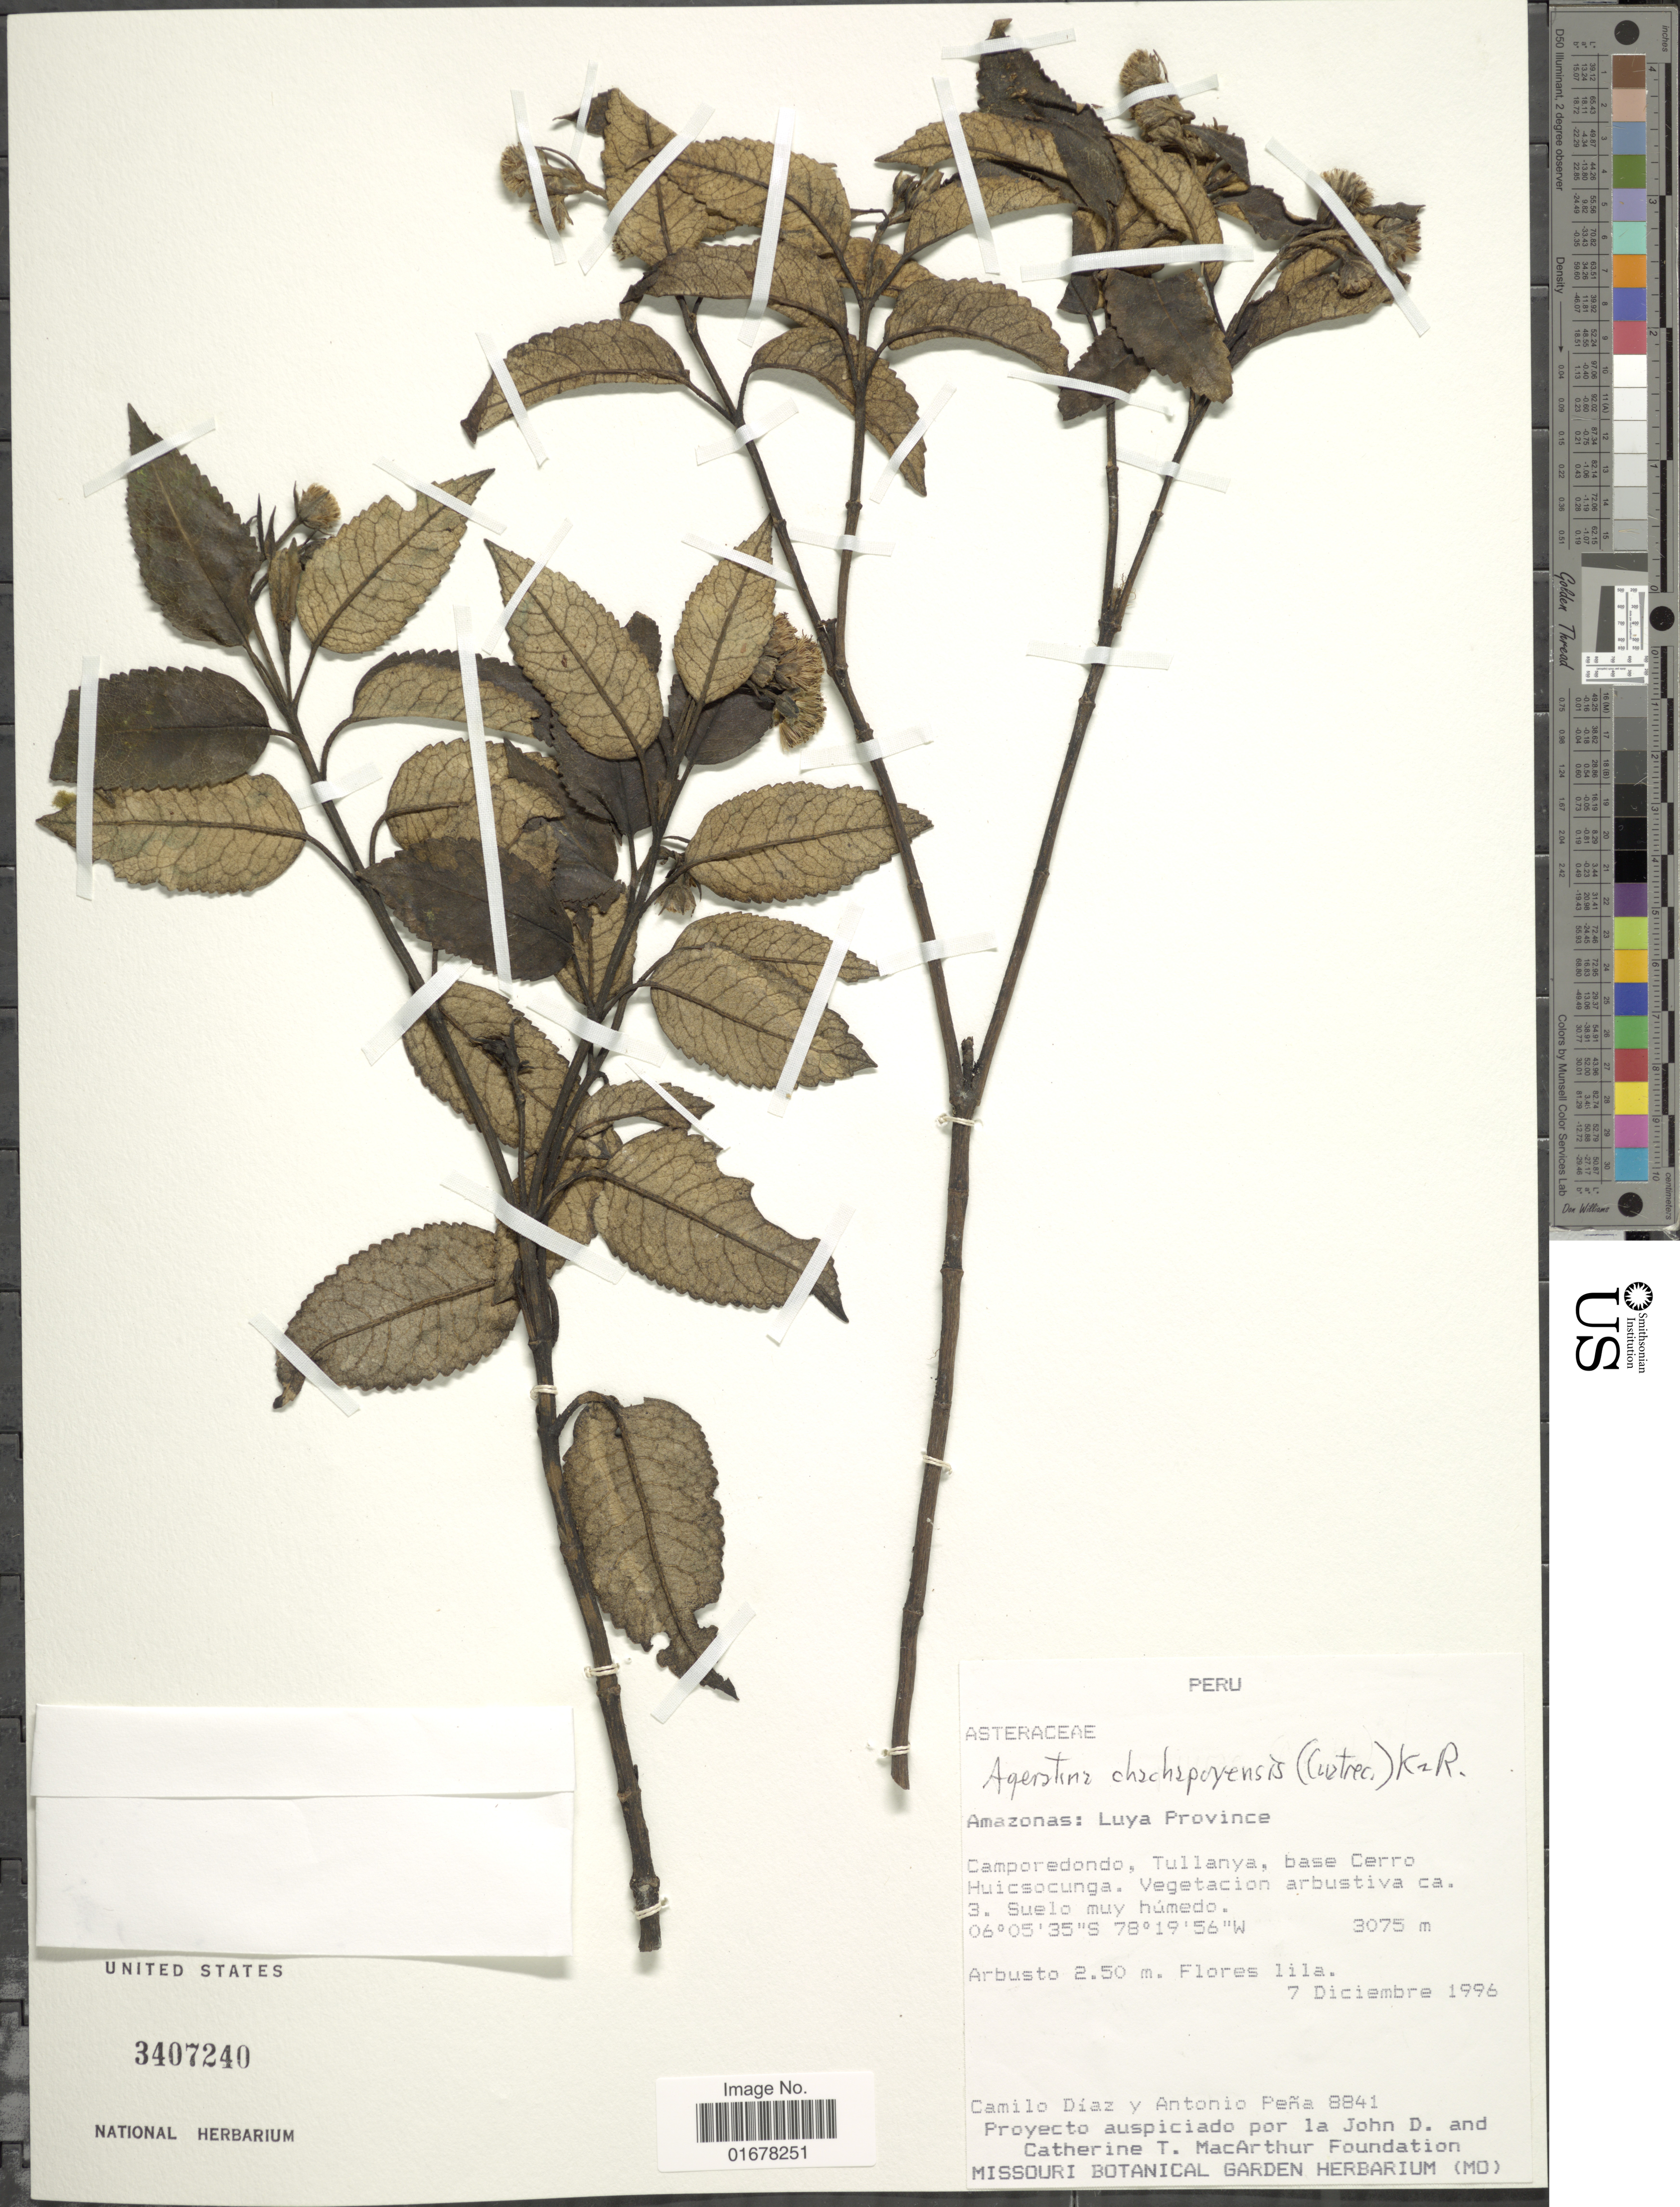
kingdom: Plantae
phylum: Tracheophyta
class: Magnoliopsida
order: Asterales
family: Asteraceae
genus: Ageratina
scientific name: Ageratina chachapoyasensis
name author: (Cuatrec.) R.M. King & H. Rob.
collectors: C. Díaz & A. Peña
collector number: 8841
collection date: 1996-12-07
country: Peru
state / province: Amazonas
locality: Luya Province, Camporedondo, Tullanya, base Cerro Huicsocunga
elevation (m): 3075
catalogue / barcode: US 3407240